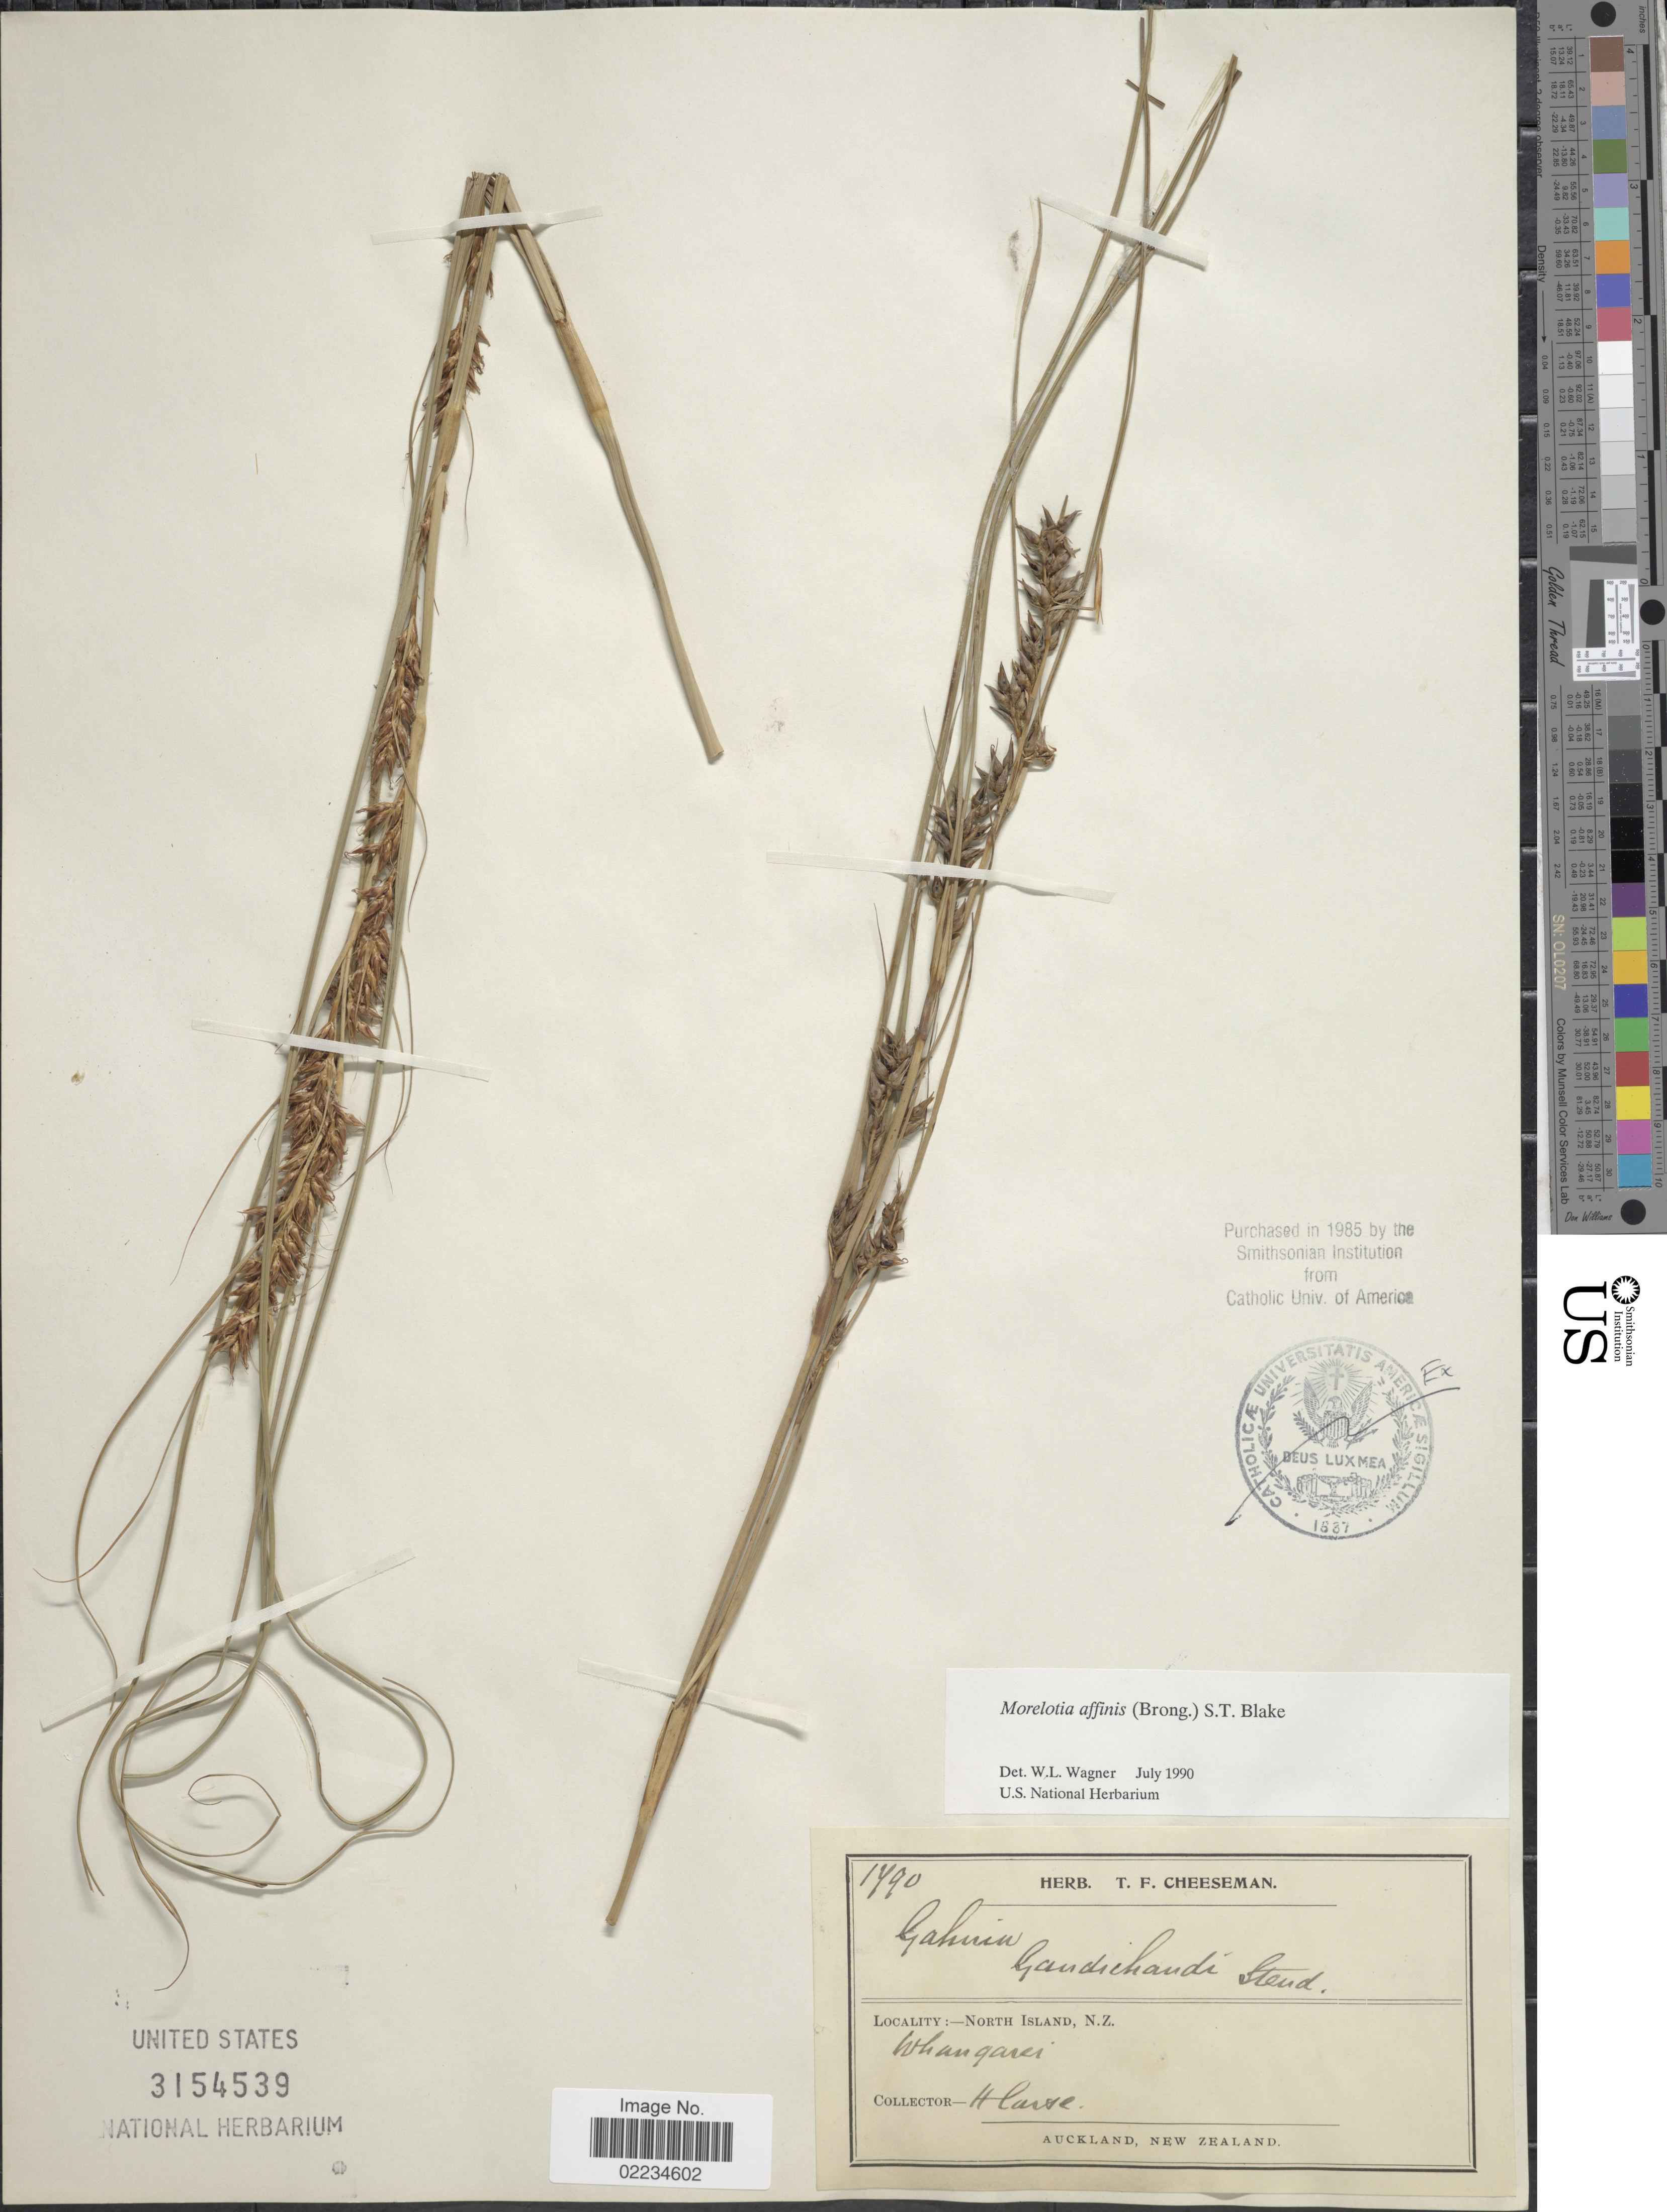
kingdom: Plantae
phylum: Tracheophyta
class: Liliopsida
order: Poales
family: Cyperaceae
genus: Morelotia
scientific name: Morelotia affinis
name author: (Brongn.) S.T. Blake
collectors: H. Carse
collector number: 1790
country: New Zealand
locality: North Island, Whangarei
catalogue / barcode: US 3154539